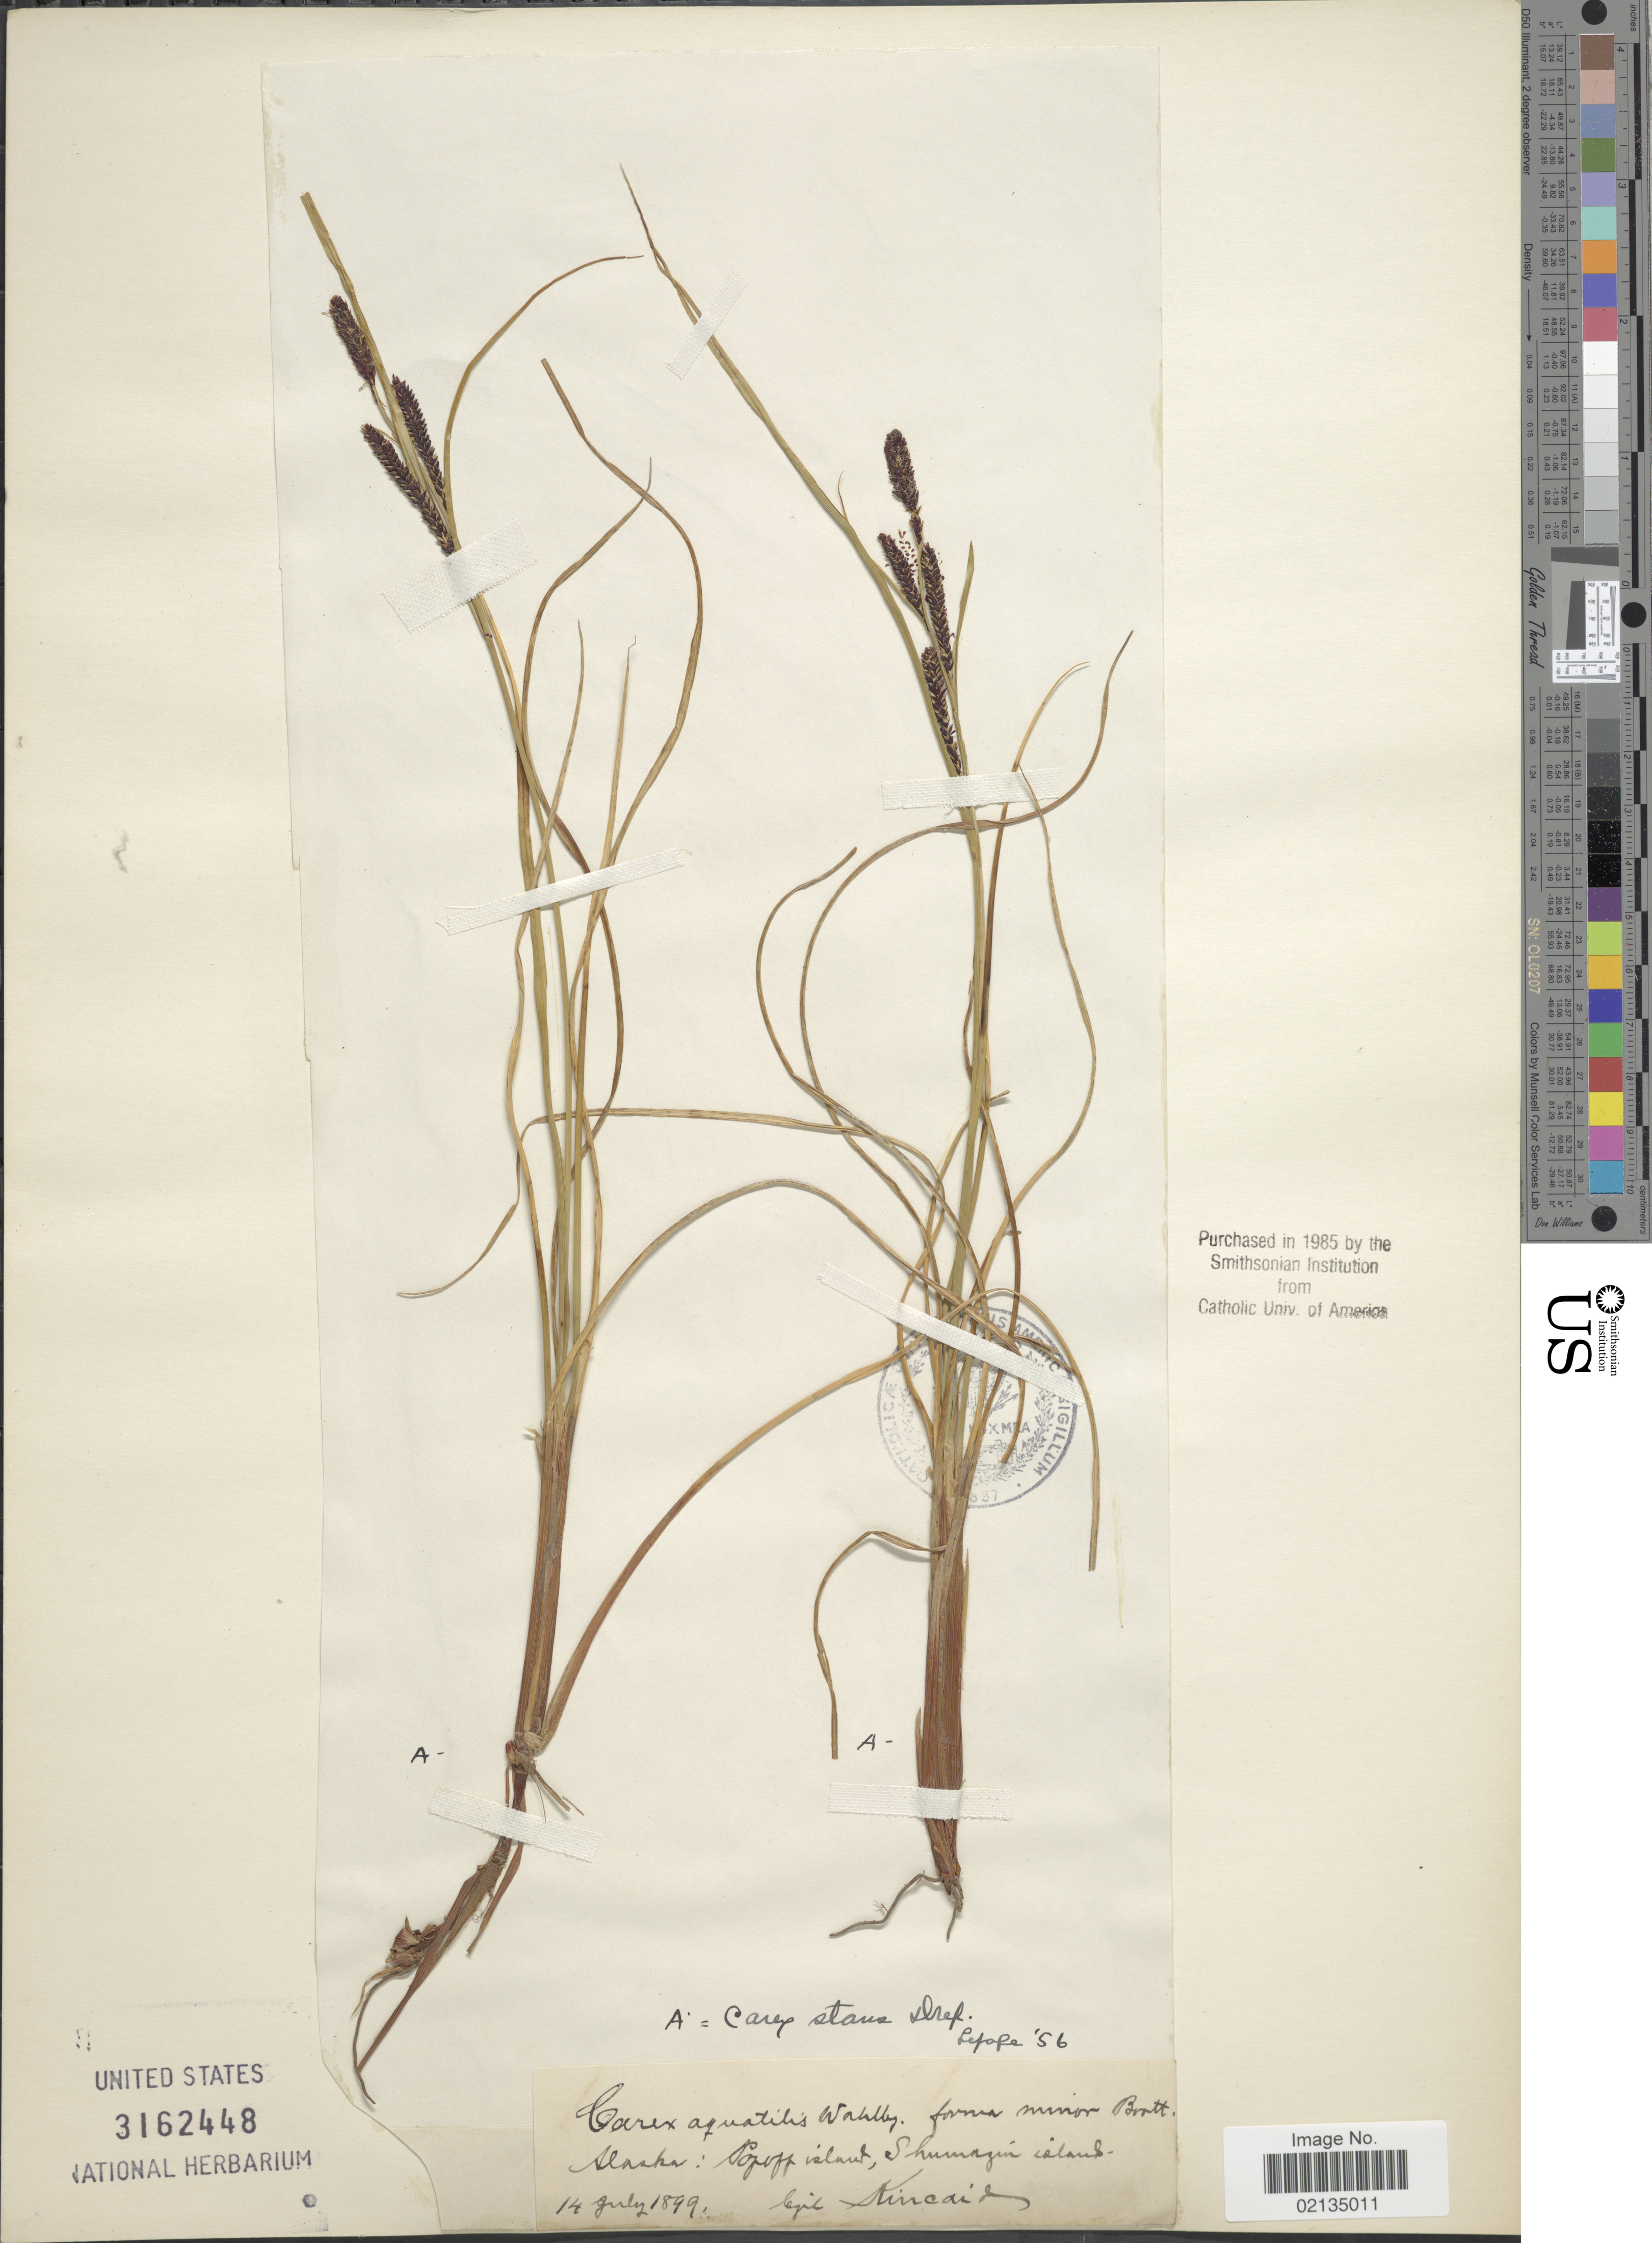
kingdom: Plantae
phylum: Tracheophyta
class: Liliopsida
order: Poales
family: Cyperaceae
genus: Carex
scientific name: Carex aquatilis var. minor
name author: Boott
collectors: Kincaid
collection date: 1899-07-14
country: United States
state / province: Alaska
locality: Alaska: Poff island, Shumagin Island.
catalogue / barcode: US 3162448